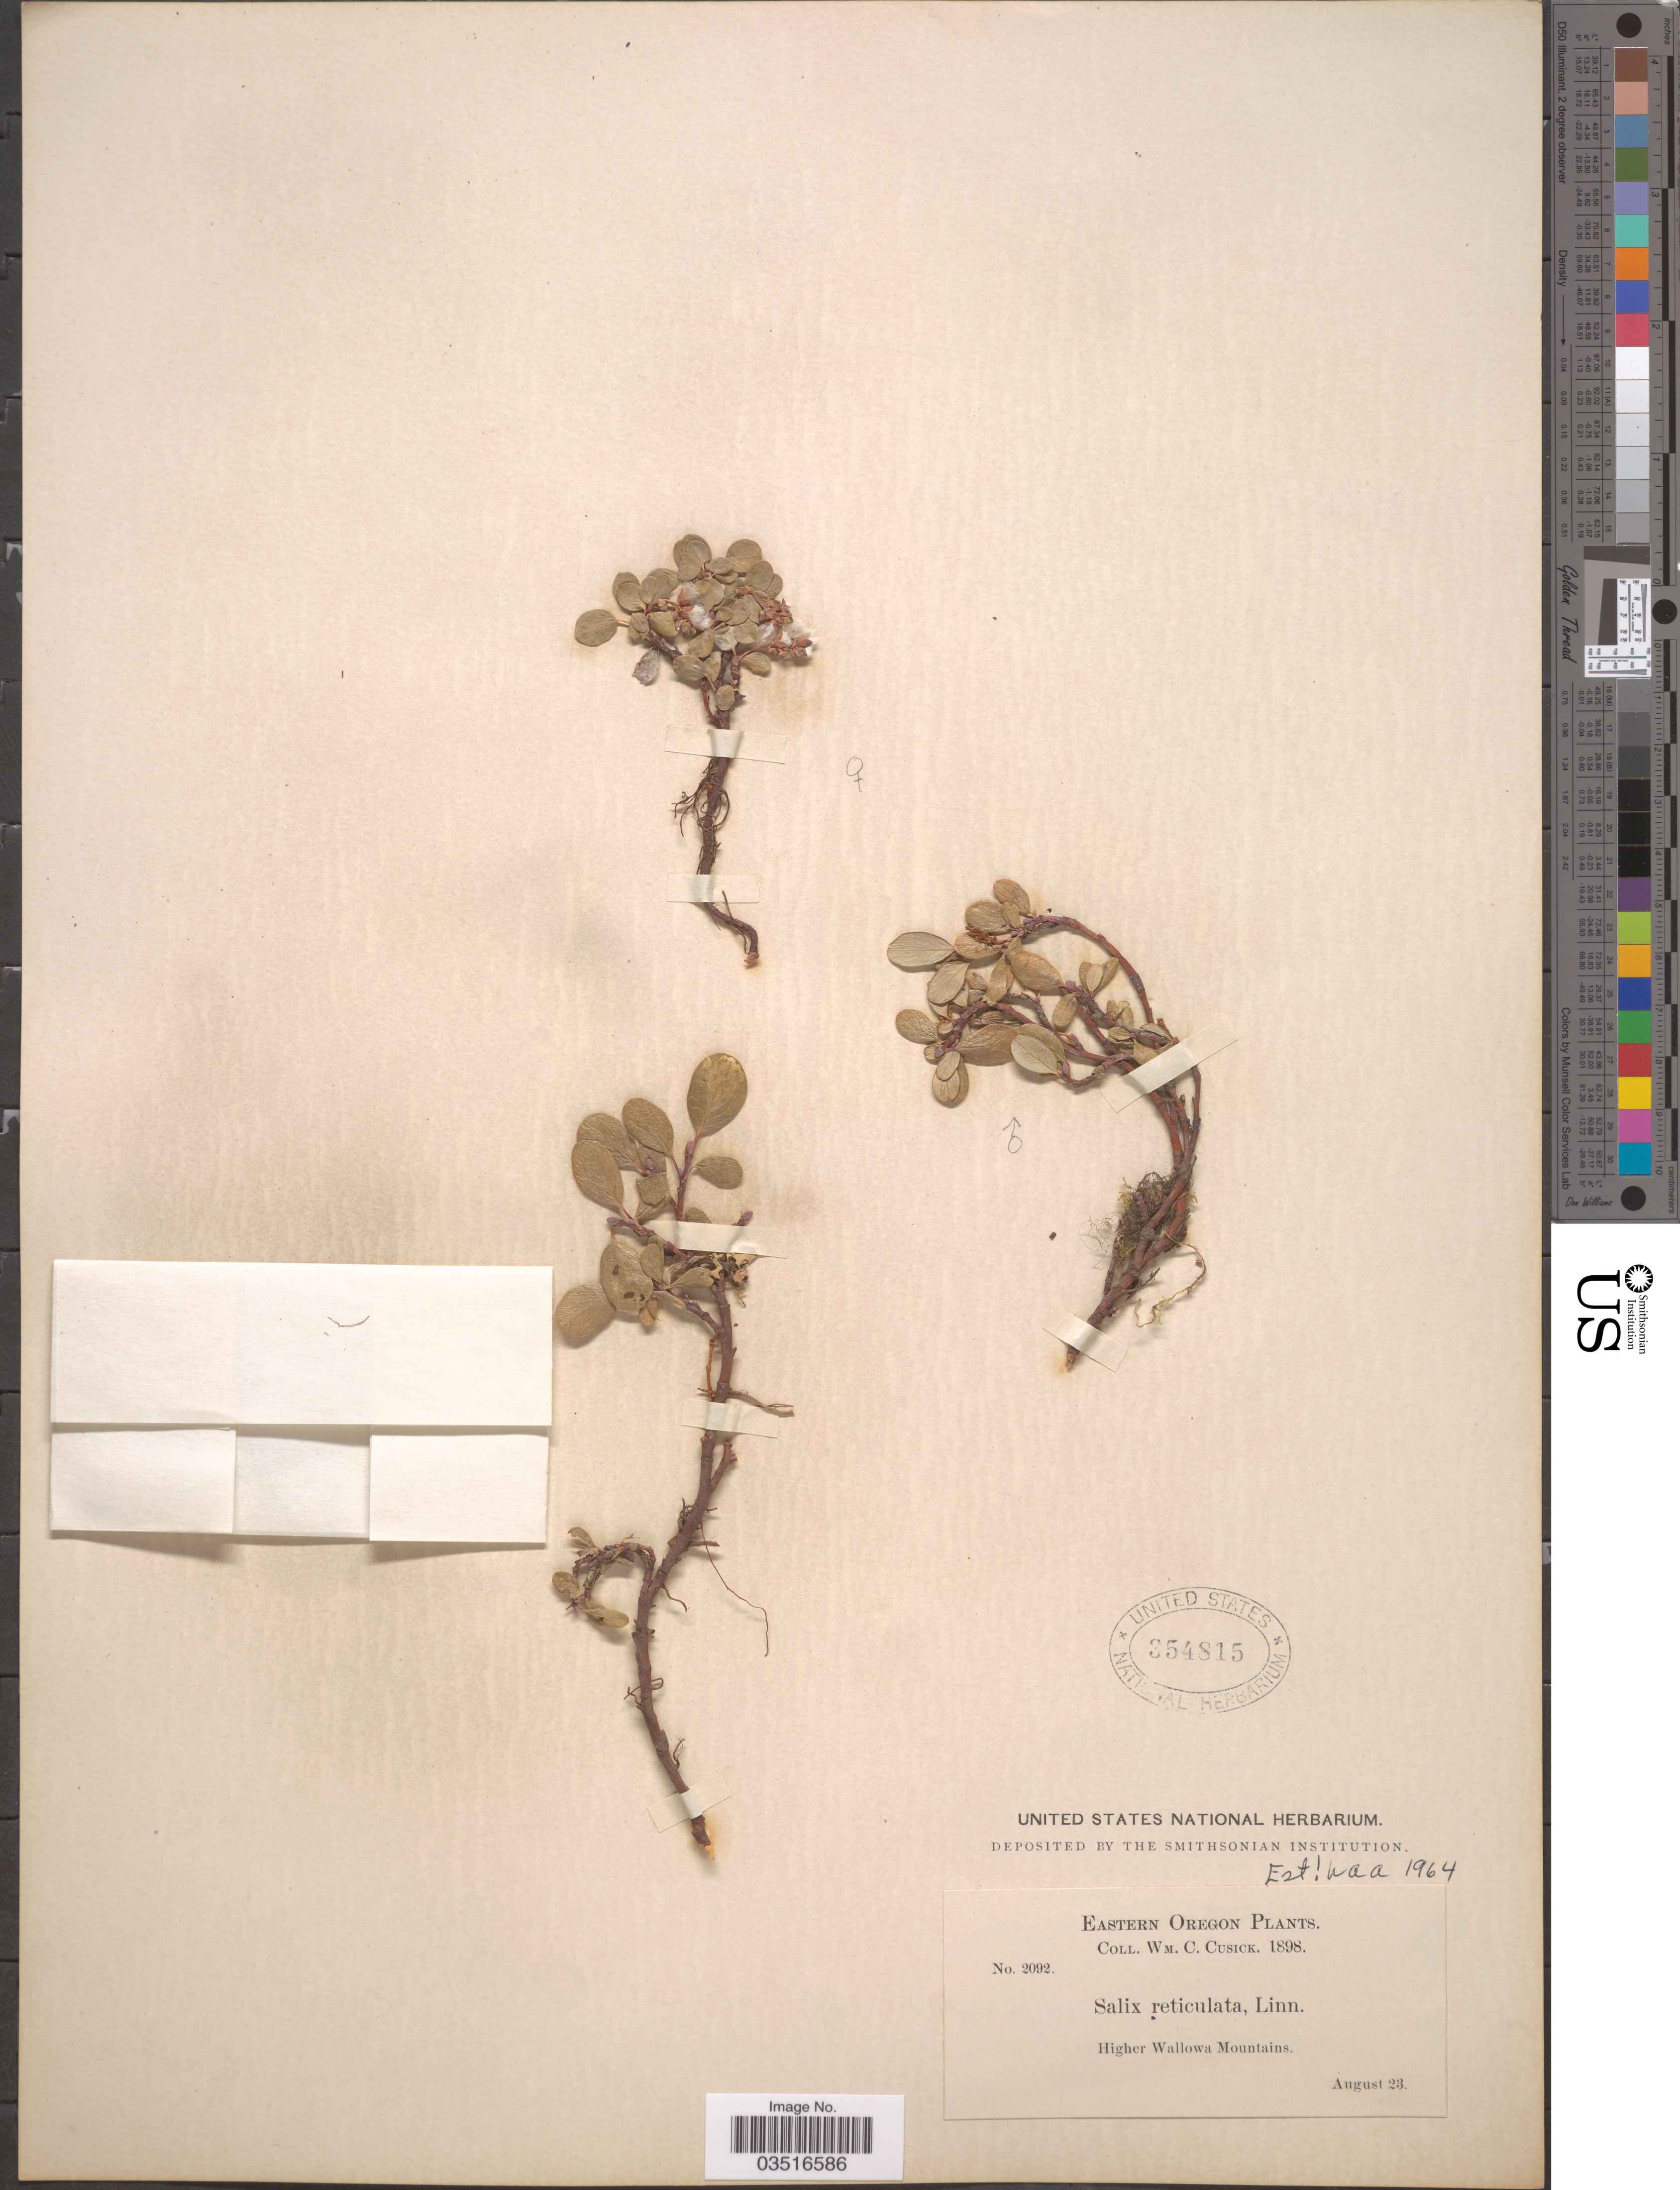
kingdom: Plantae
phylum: Tracheophyta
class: Magnoliopsida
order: Malpighiales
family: Salicaceae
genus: Salix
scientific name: Salix reticulata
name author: L.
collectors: W. C. Cusick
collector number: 2092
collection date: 1898-08-23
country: United States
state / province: Oregon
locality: Eastern Oregon. Higher Wallowa Mountains.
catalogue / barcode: US 354815